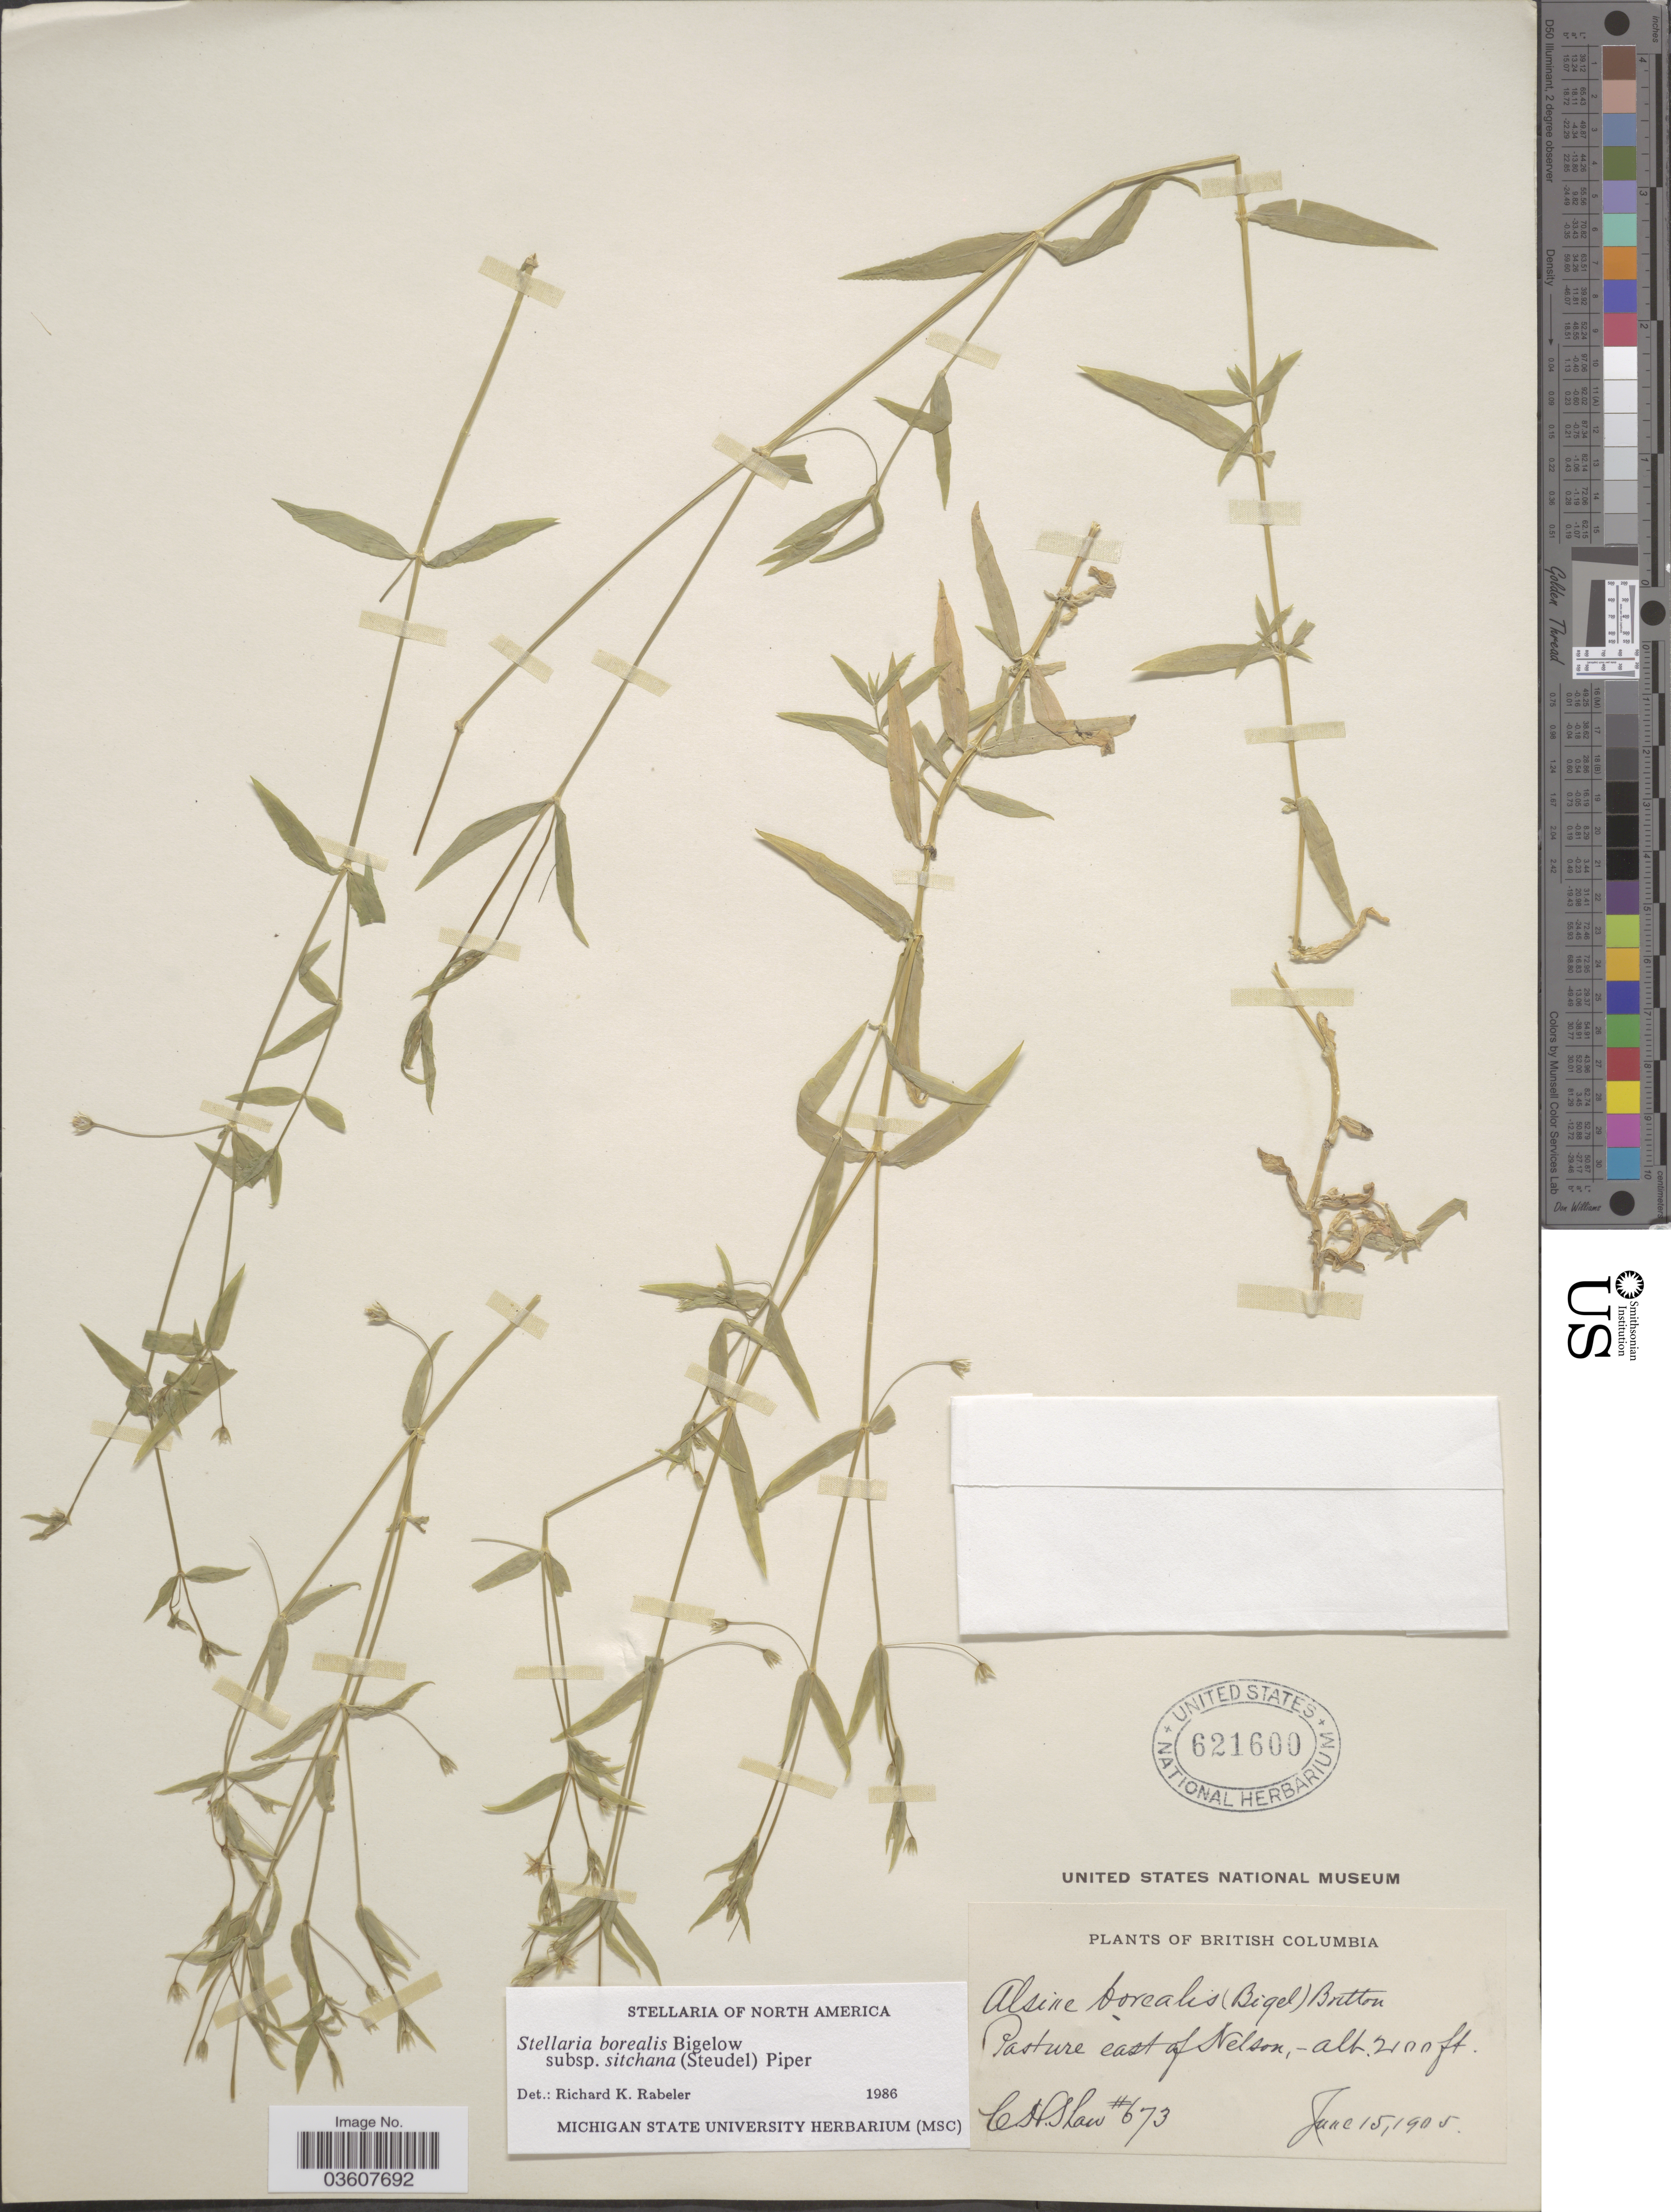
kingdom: Plantae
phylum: Tracheophyta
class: Magnoliopsida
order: Caryophyllales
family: Caryophyllaceae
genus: Stellaria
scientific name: Stellaria borealis subsp. sitchana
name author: (Steud.) Piper & Beattie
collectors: C. S. Shaw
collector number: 673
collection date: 1905-06-15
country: Canada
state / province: British Columbia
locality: Pasture east of Nelson.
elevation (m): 640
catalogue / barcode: US 621600